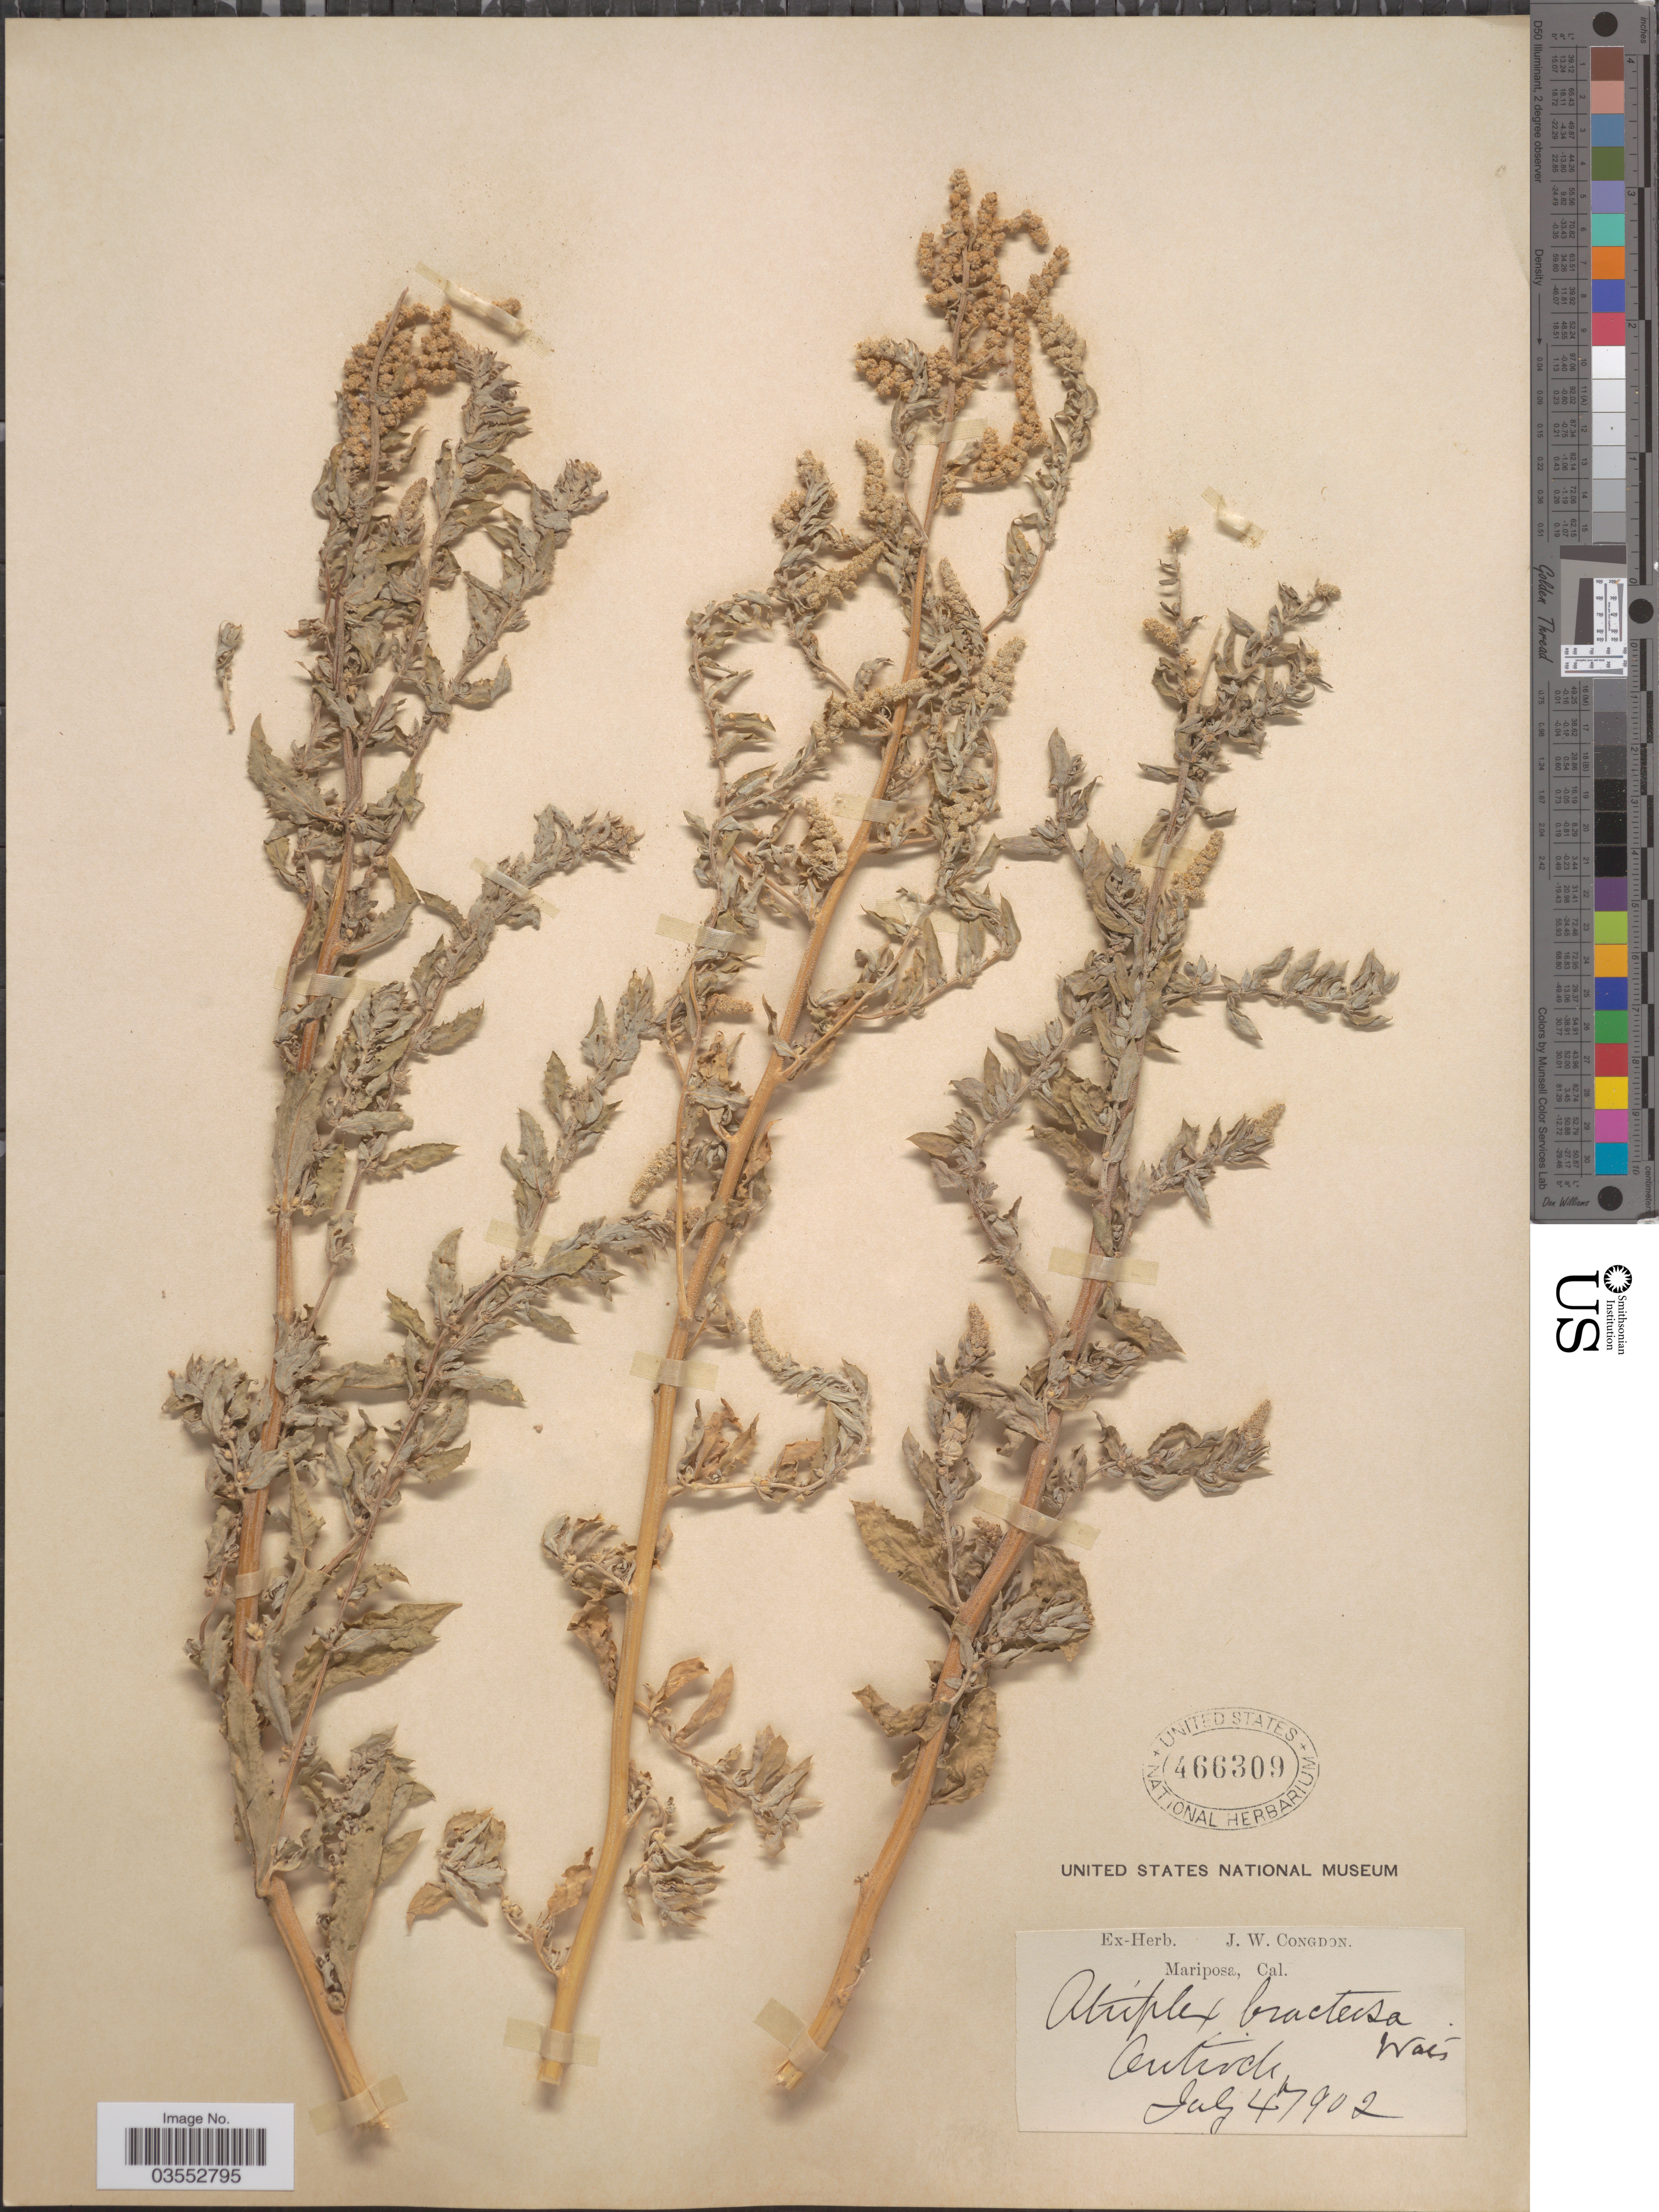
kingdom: Plantae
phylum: Tracheophyta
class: Magnoliopsida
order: Caryophyllales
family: Amaranthaceae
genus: Atriplex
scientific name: Atriplex serenana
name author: A. Nelson ex Abrams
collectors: ex herb. J. W. Congdon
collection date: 1902-07-04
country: United States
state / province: California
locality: Antioch.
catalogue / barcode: US 466309